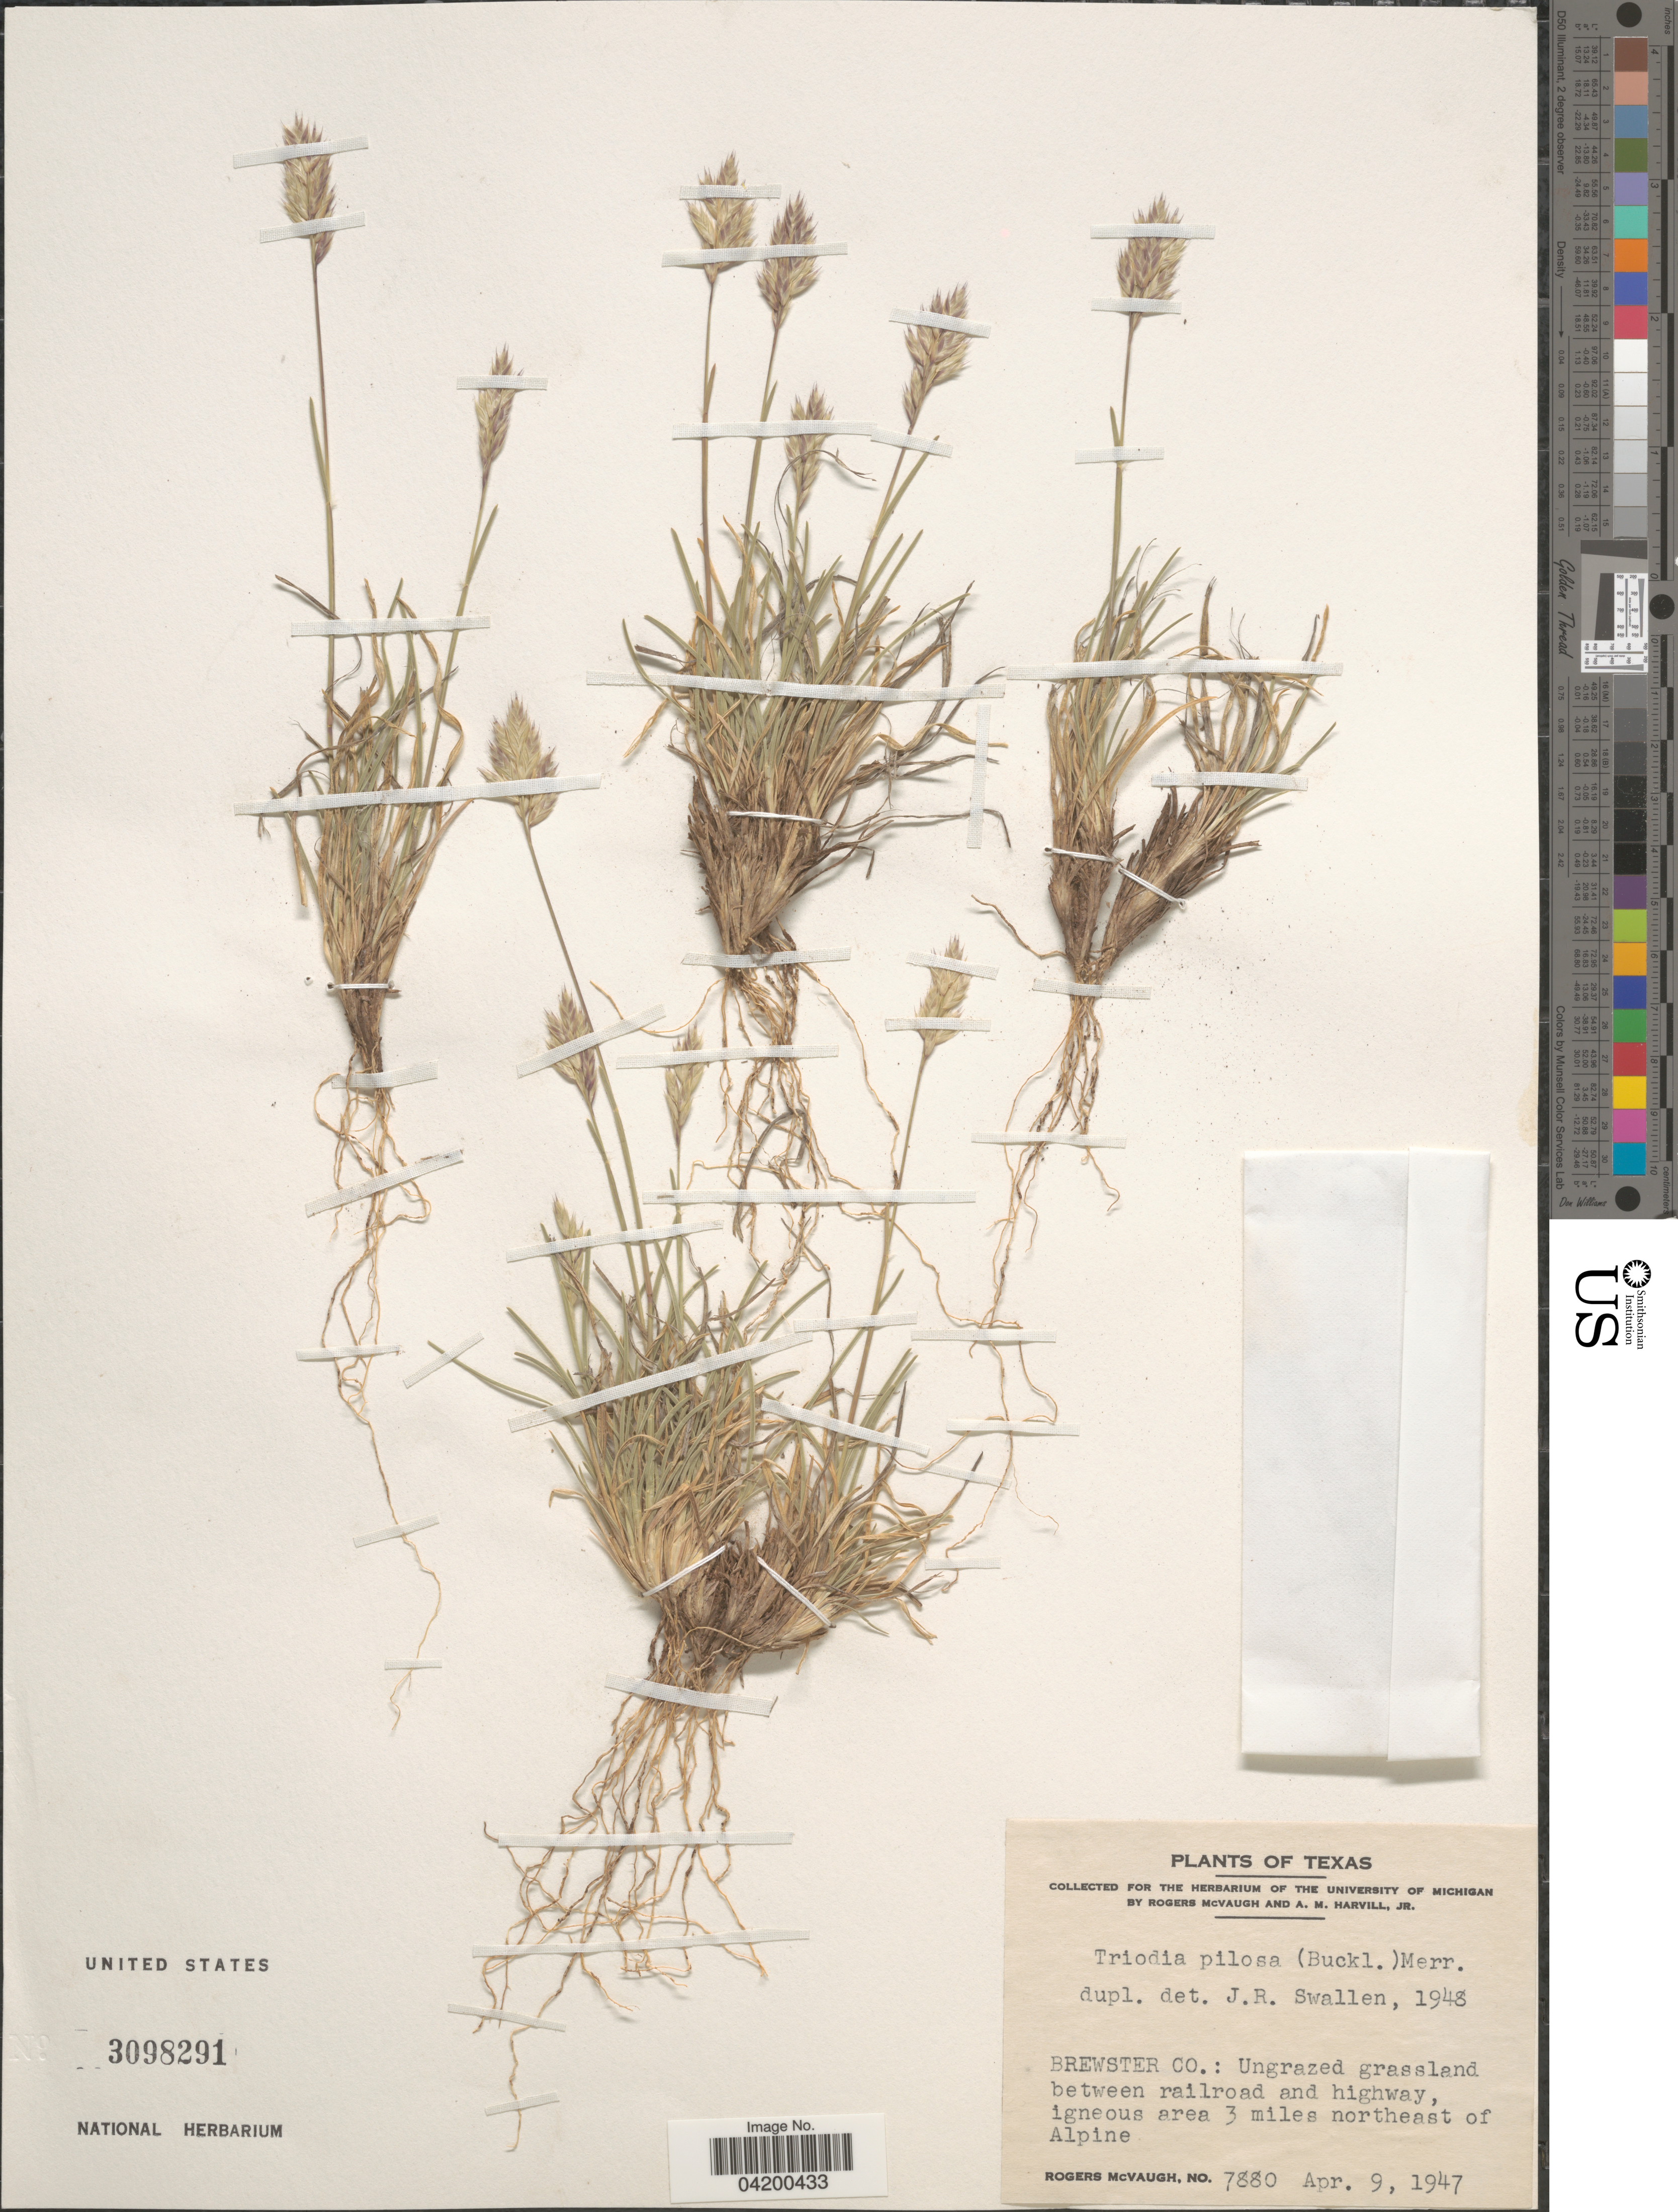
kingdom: Plantae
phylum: Tracheophyta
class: Liliopsida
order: Poales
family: Poaceae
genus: Erioneuron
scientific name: Erioneuron pilosum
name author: (Buckley) Nash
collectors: R. McVaugh & A. Harvill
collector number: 7880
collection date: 1947-04-09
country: United States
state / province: Texas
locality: Brewster Co.: Ungrazed grassland between railroad and highway, igneous area 3 miles northeast of Alpine.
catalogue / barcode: US 3098291